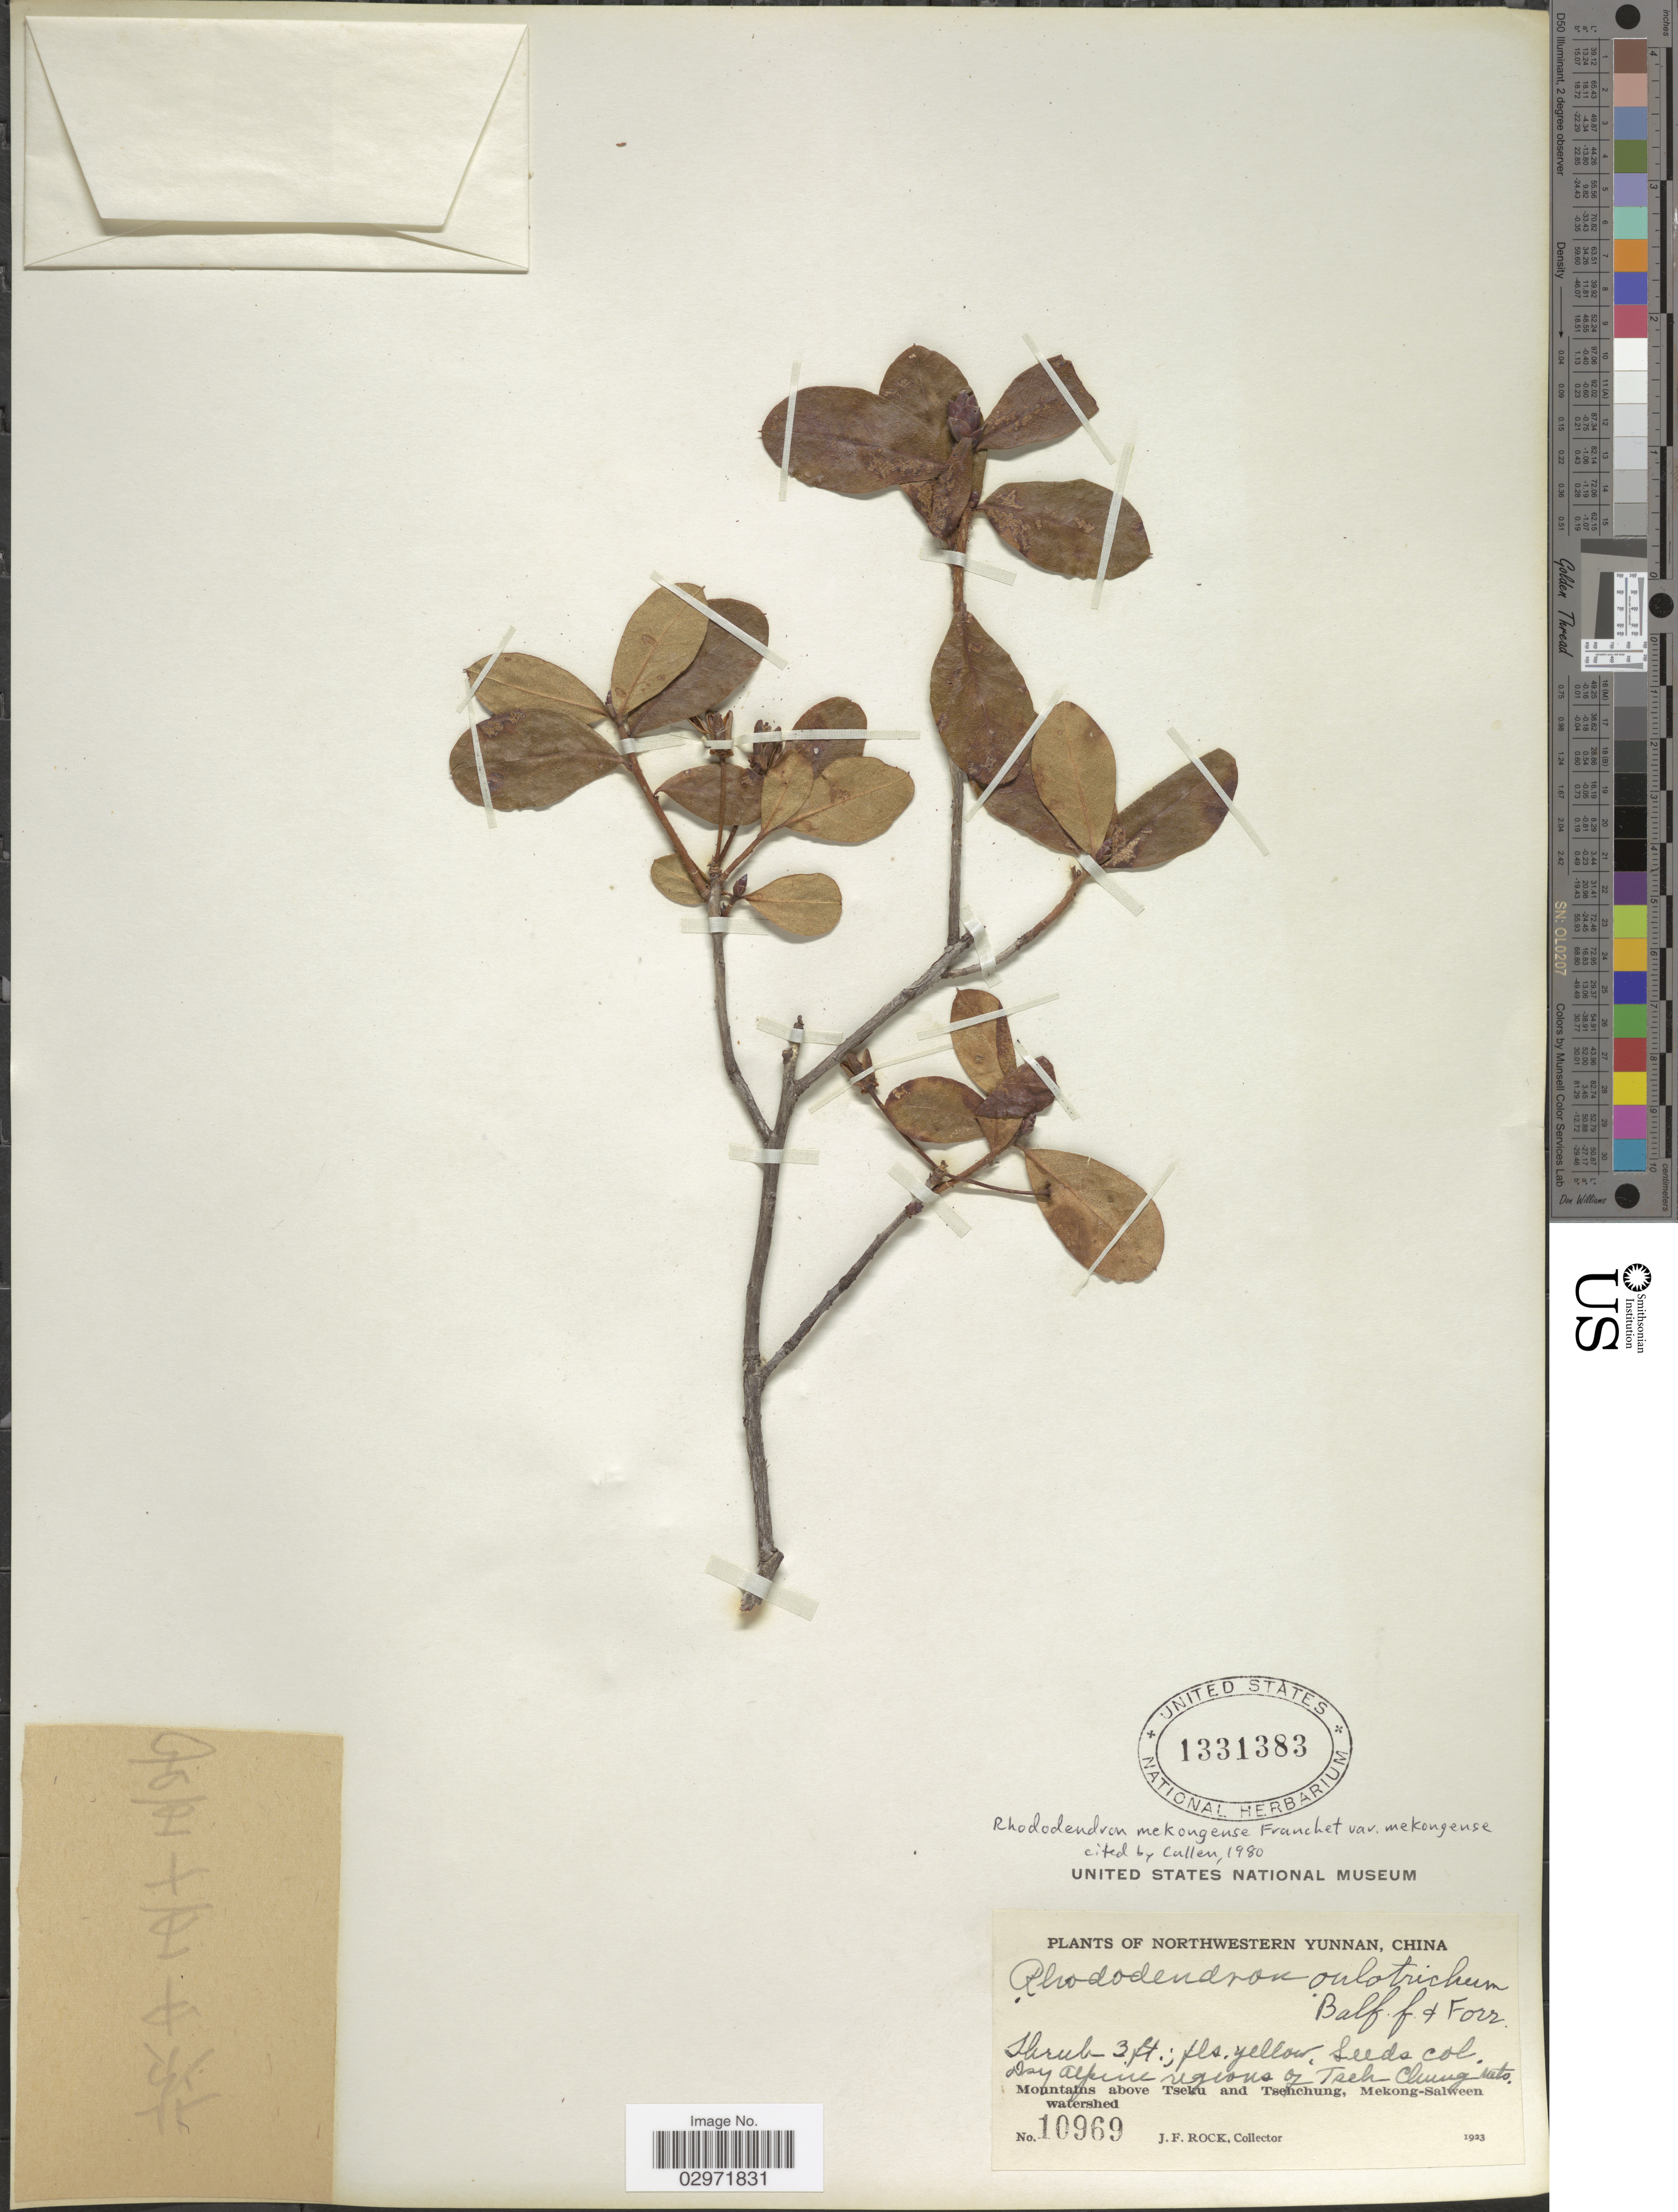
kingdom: Plantae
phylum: Tracheophyta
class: Magnoliopsida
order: Ericales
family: Ericaceae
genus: Rhododendron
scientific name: Rhododendron mekongense var. mekongense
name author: Franch.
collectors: J. Rock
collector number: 10969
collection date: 1923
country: China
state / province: Yunnan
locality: Dry alpine regions of Tseh-Chung mts., Northwestern Yunnan, Mountains above Tseku and Tsehchung, Mekong-Salween watershed.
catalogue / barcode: US 1331383